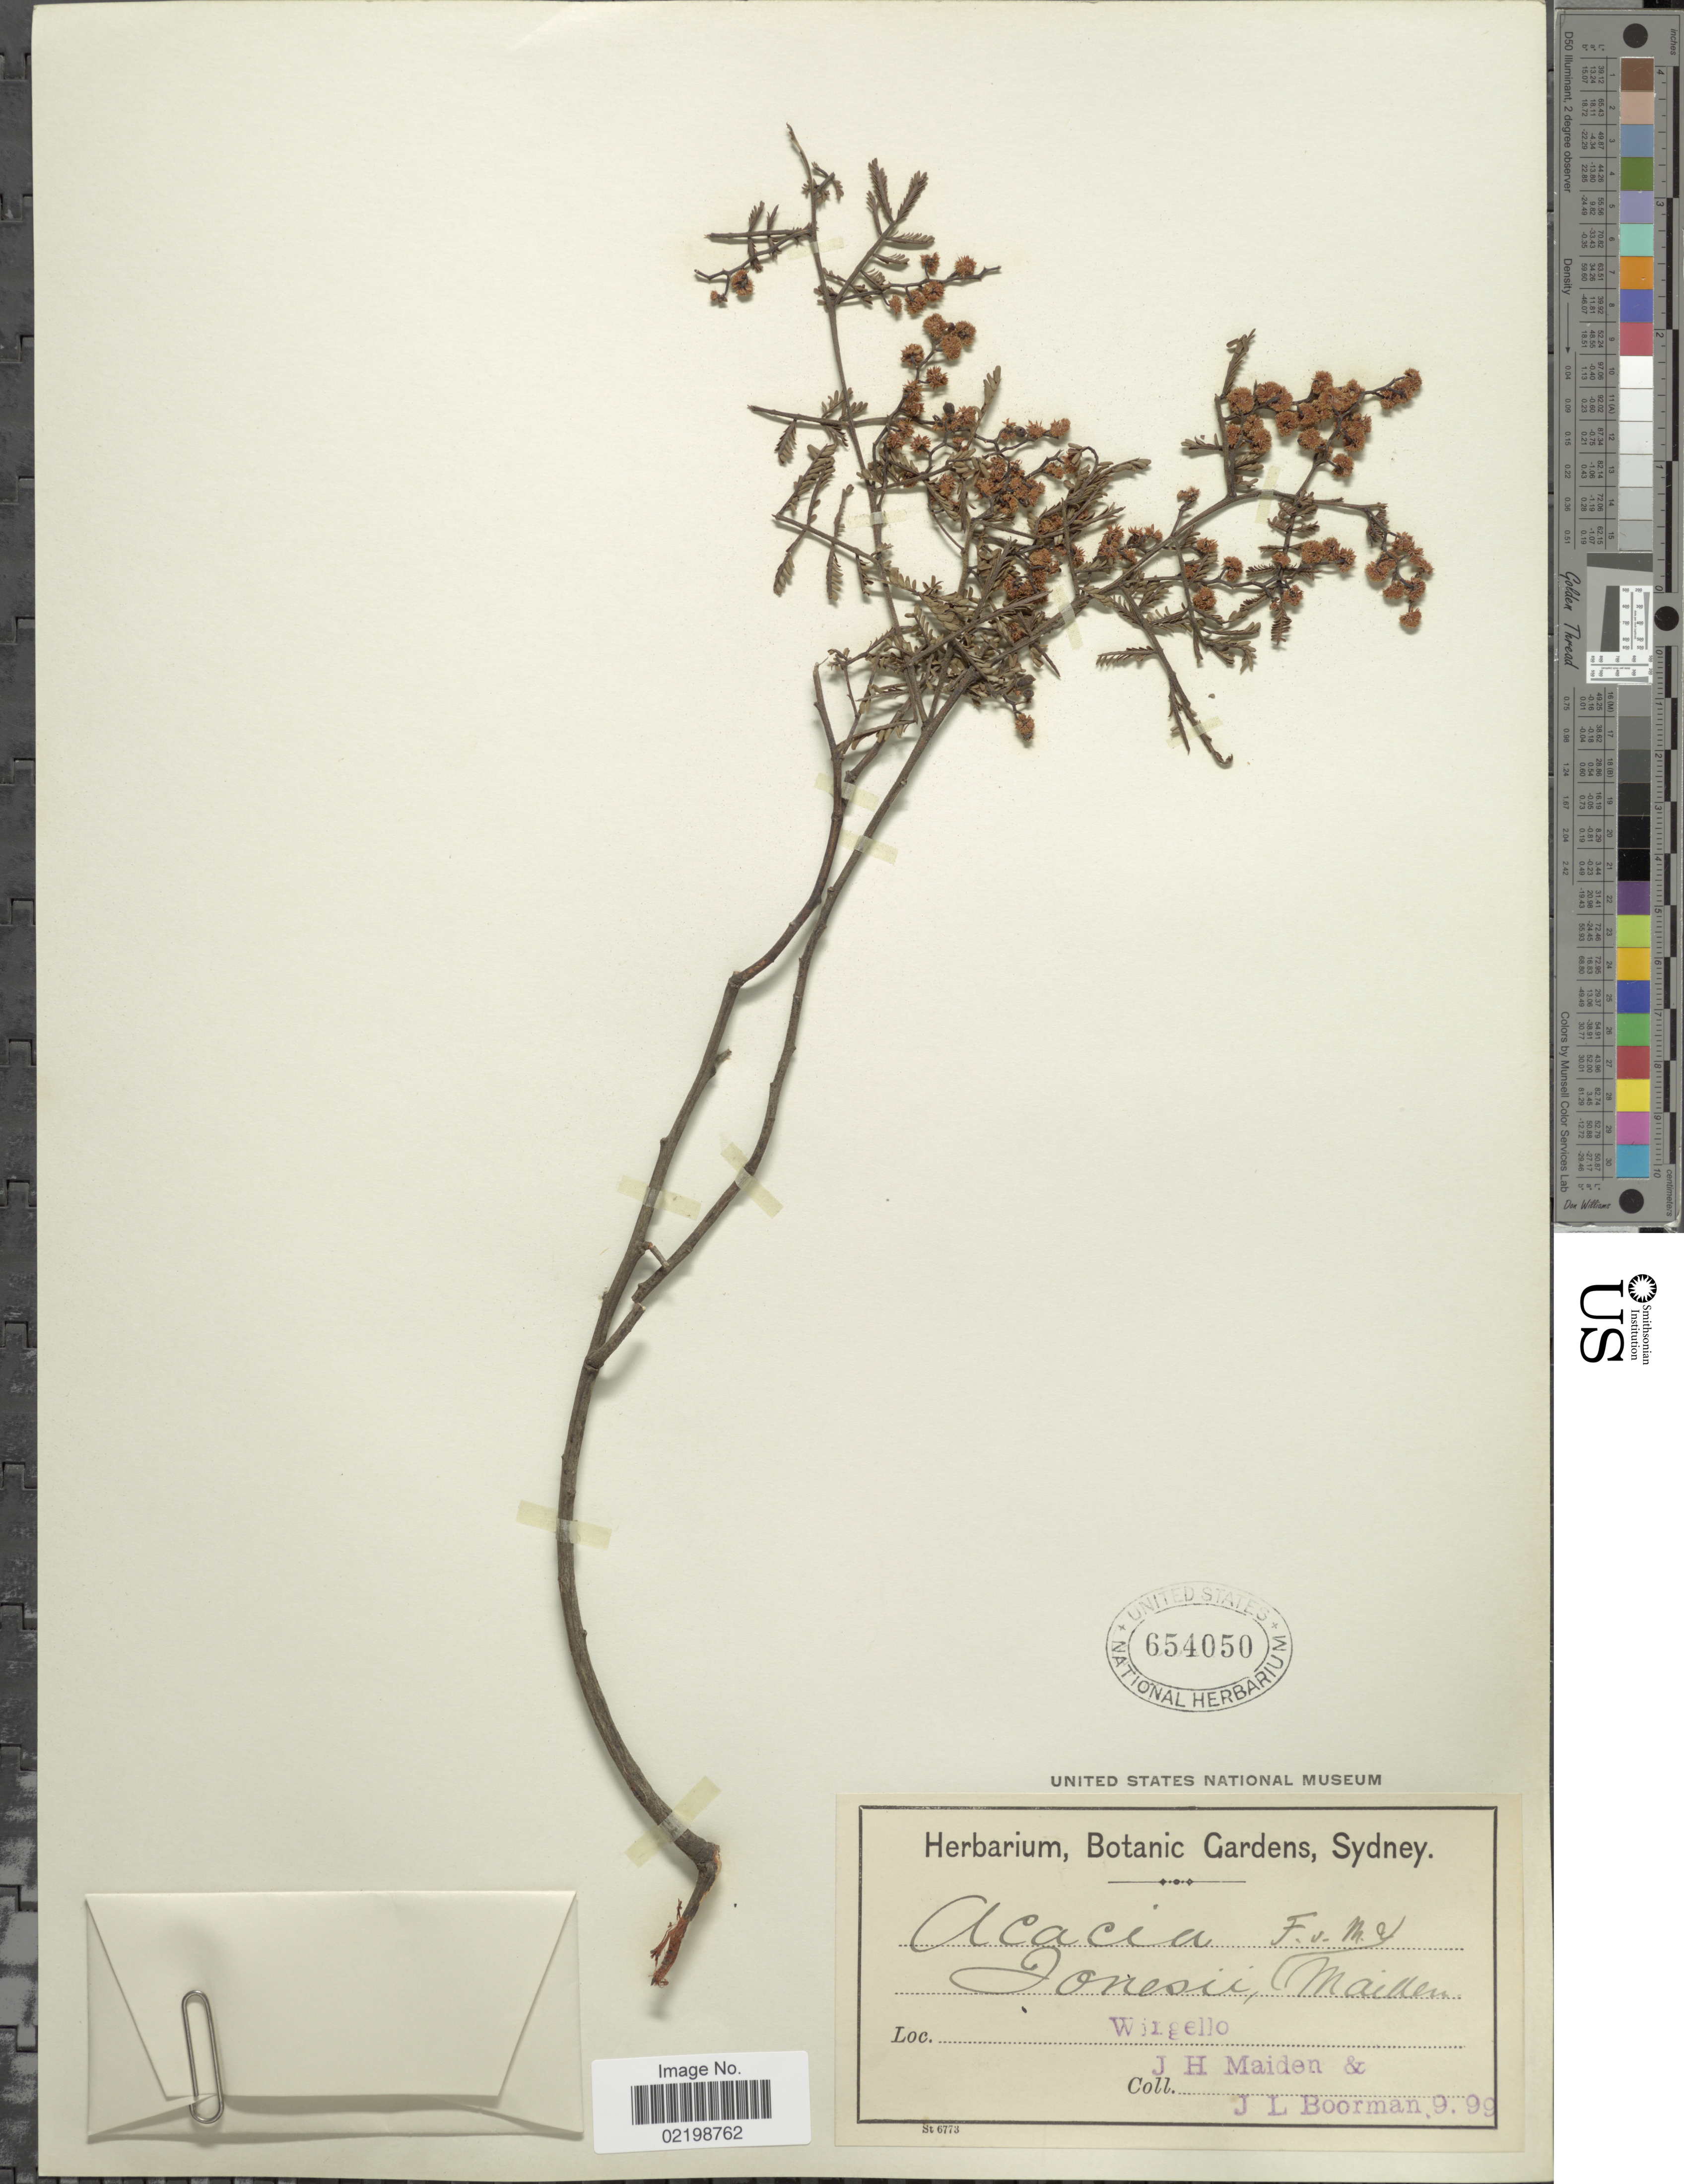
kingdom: Plantae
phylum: Tracheophyta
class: Magnoliopsida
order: Fabales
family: Fabaceae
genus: Acacia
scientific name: Acacia jonesii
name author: F. Muell. & Maiden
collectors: J. Maiden & J. Boorman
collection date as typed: Transcribed d/m/y: /9/99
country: Australia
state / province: New South Wales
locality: Wirgello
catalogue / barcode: US 654050